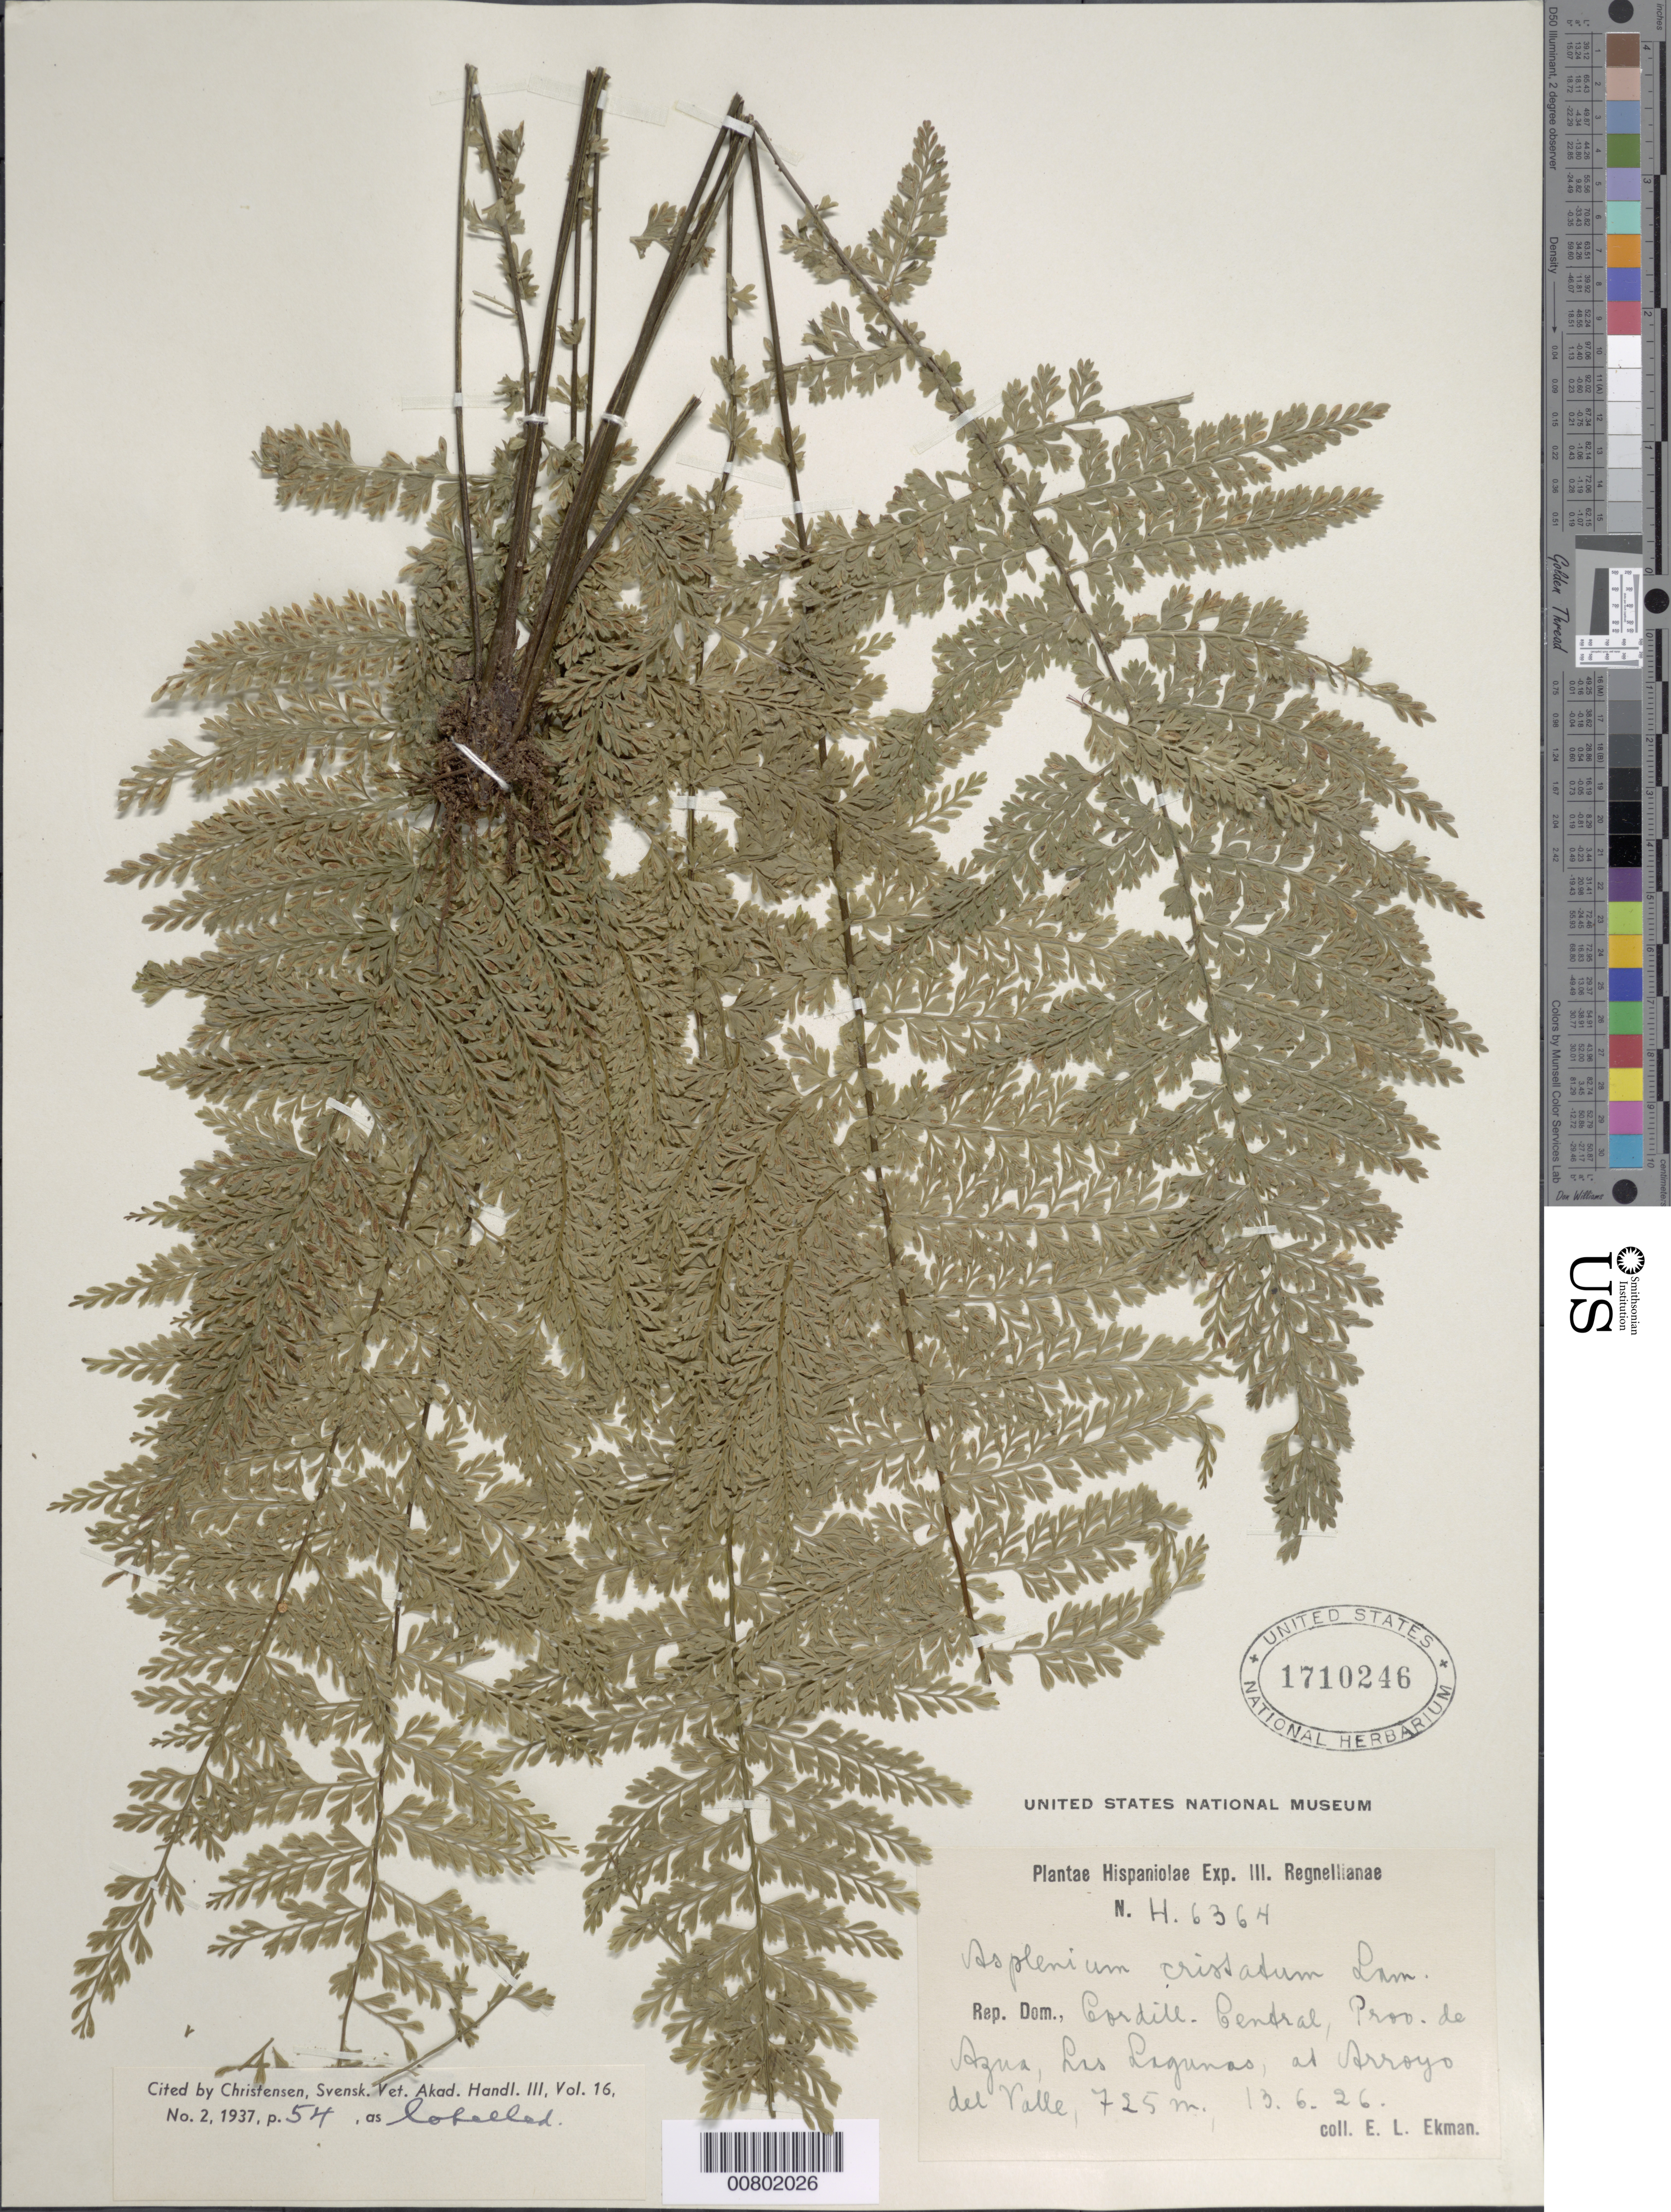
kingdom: Plantae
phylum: Tracheophyta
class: Polypodiopsida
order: Polypodiales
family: Aspleniaceae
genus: Asplenium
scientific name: Asplenium cristatum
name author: Lam.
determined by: Christensen, C. F. A.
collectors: E. L. Ekman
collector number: H 6364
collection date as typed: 13 Jun 1926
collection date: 1926-06-13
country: Dominican Republic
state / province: Azua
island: Hispaniola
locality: Cordillera Central, Las Lagunas, at Arroyo del Valle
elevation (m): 725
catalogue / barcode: US 1710246